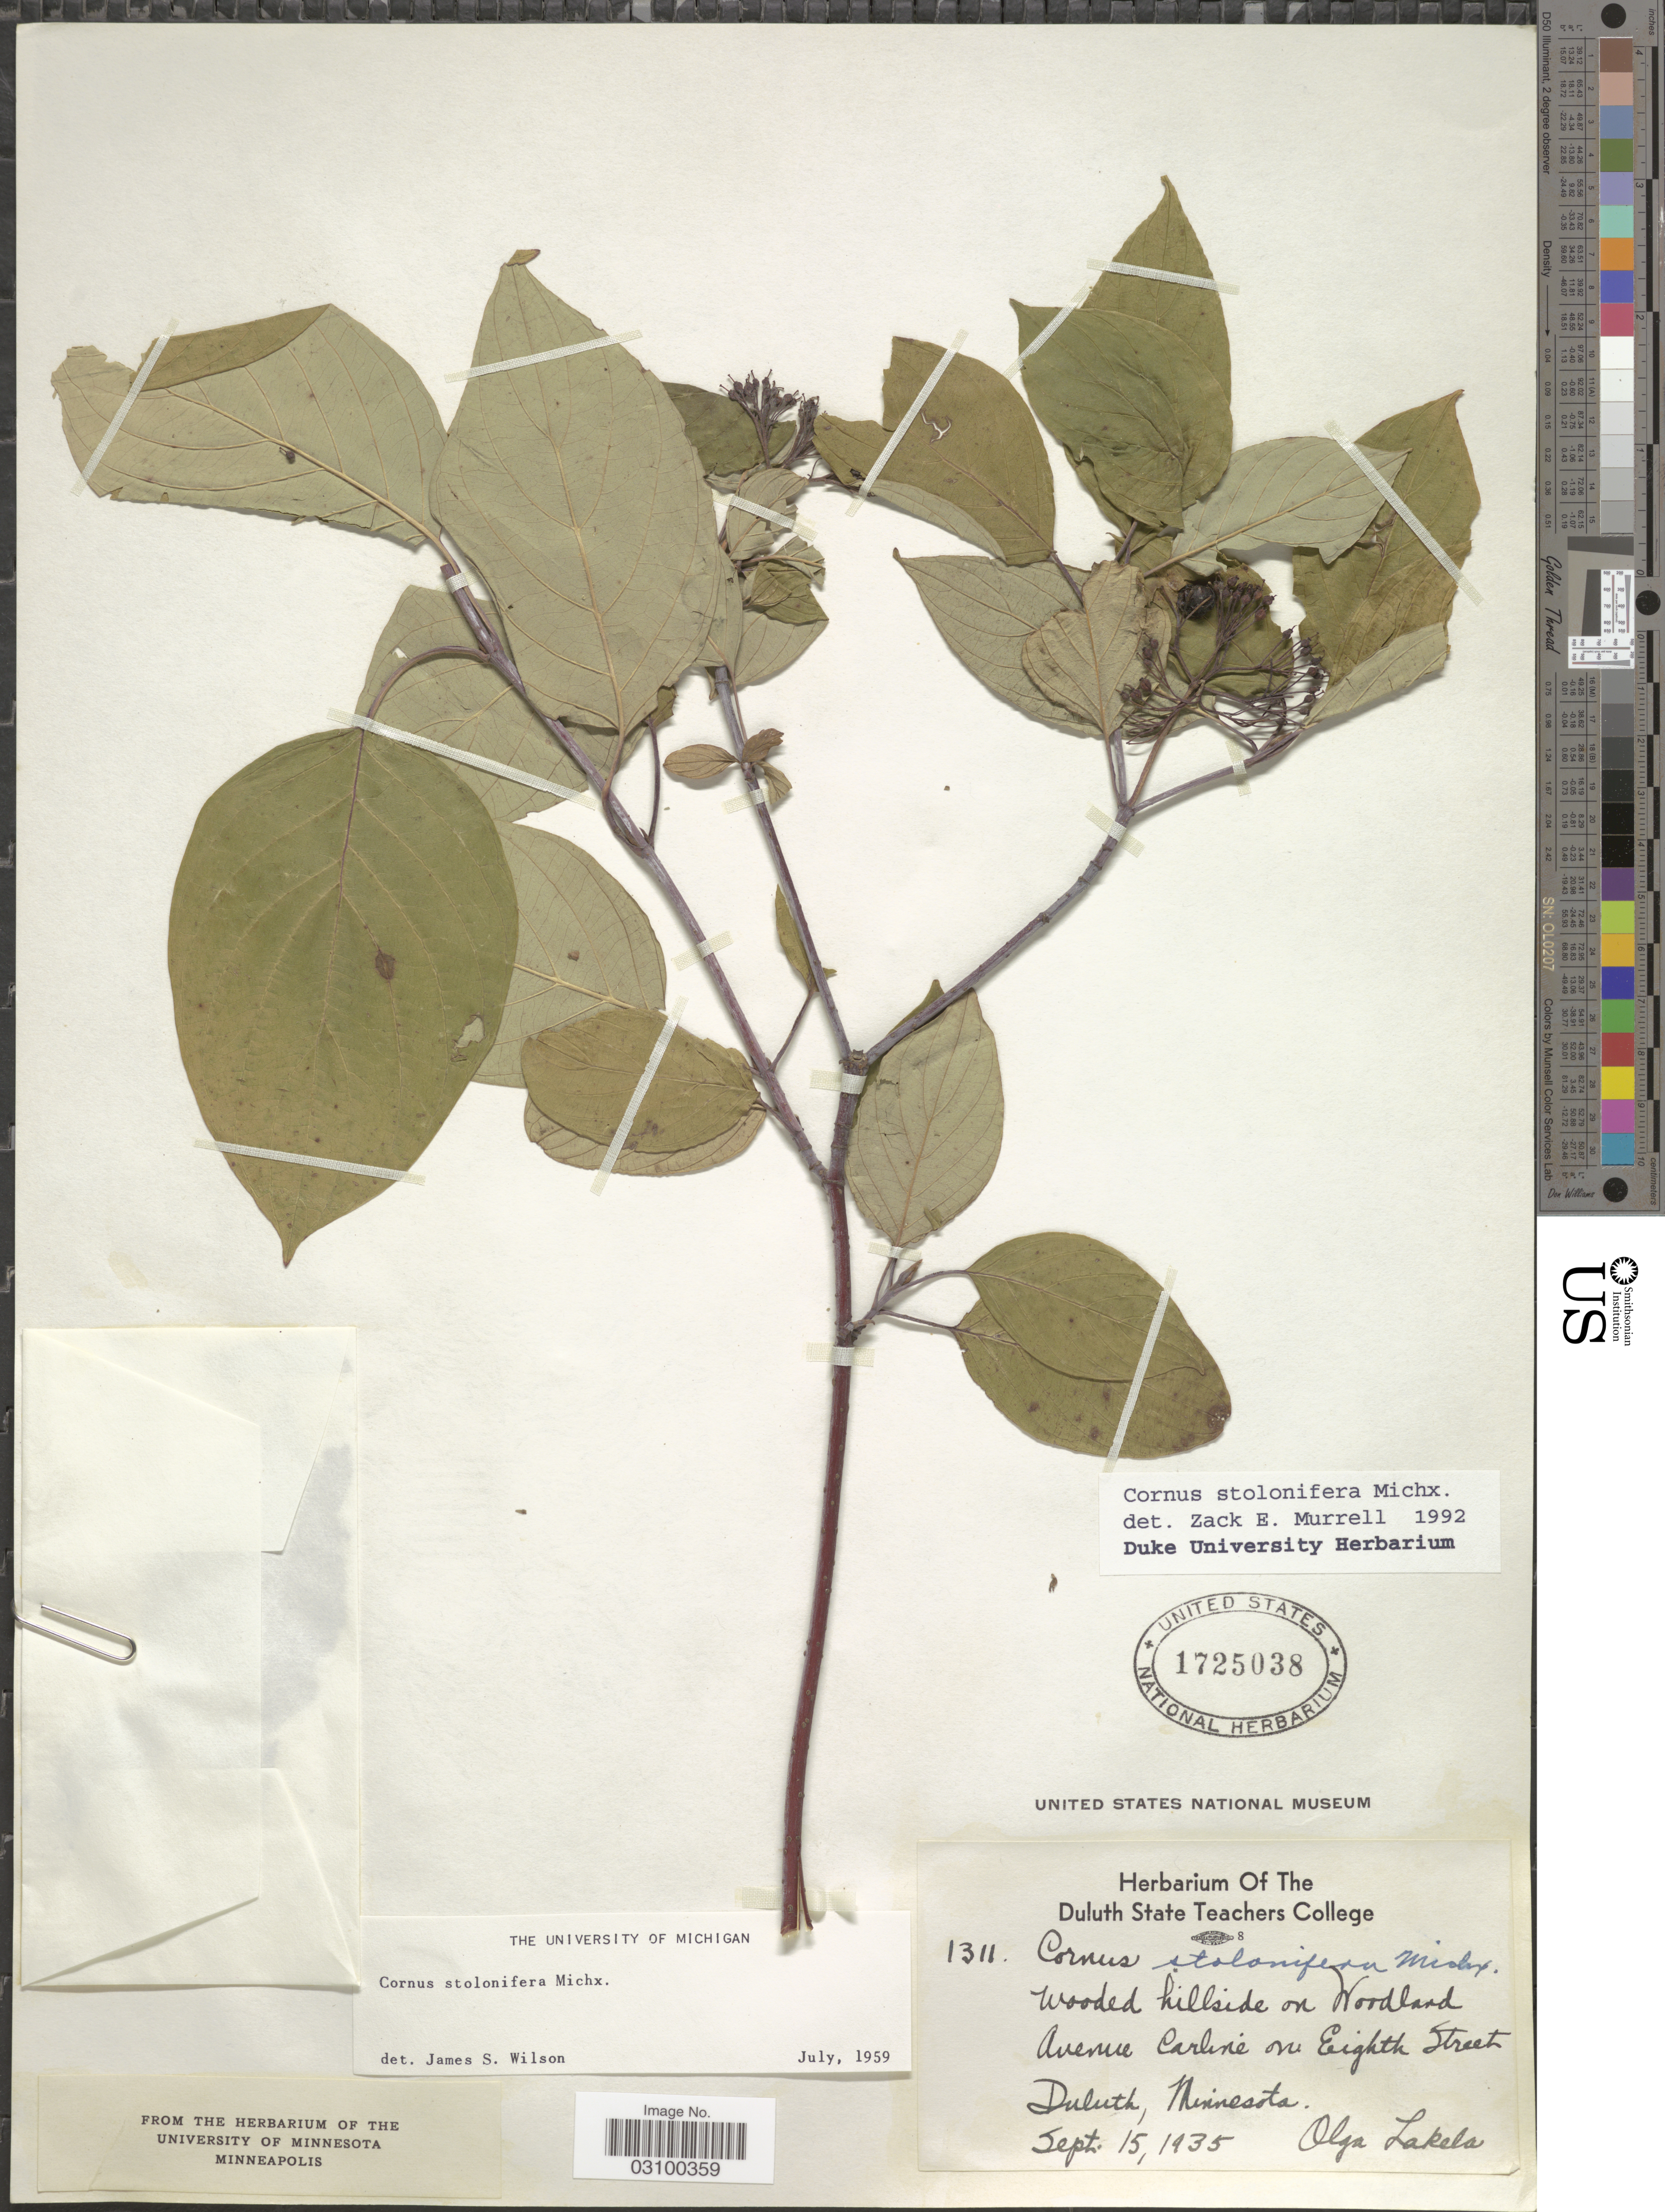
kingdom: Plantae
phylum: Tracheophyta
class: Magnoliopsida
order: Cornales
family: Cornaceae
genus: Cornus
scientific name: Cornus sericea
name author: L.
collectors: O. K. Lakela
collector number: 1311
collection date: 1935-09-15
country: United States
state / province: Minnesota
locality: Woodland Avenue Carline on Eighth Street. Duluth.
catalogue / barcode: US 1725038